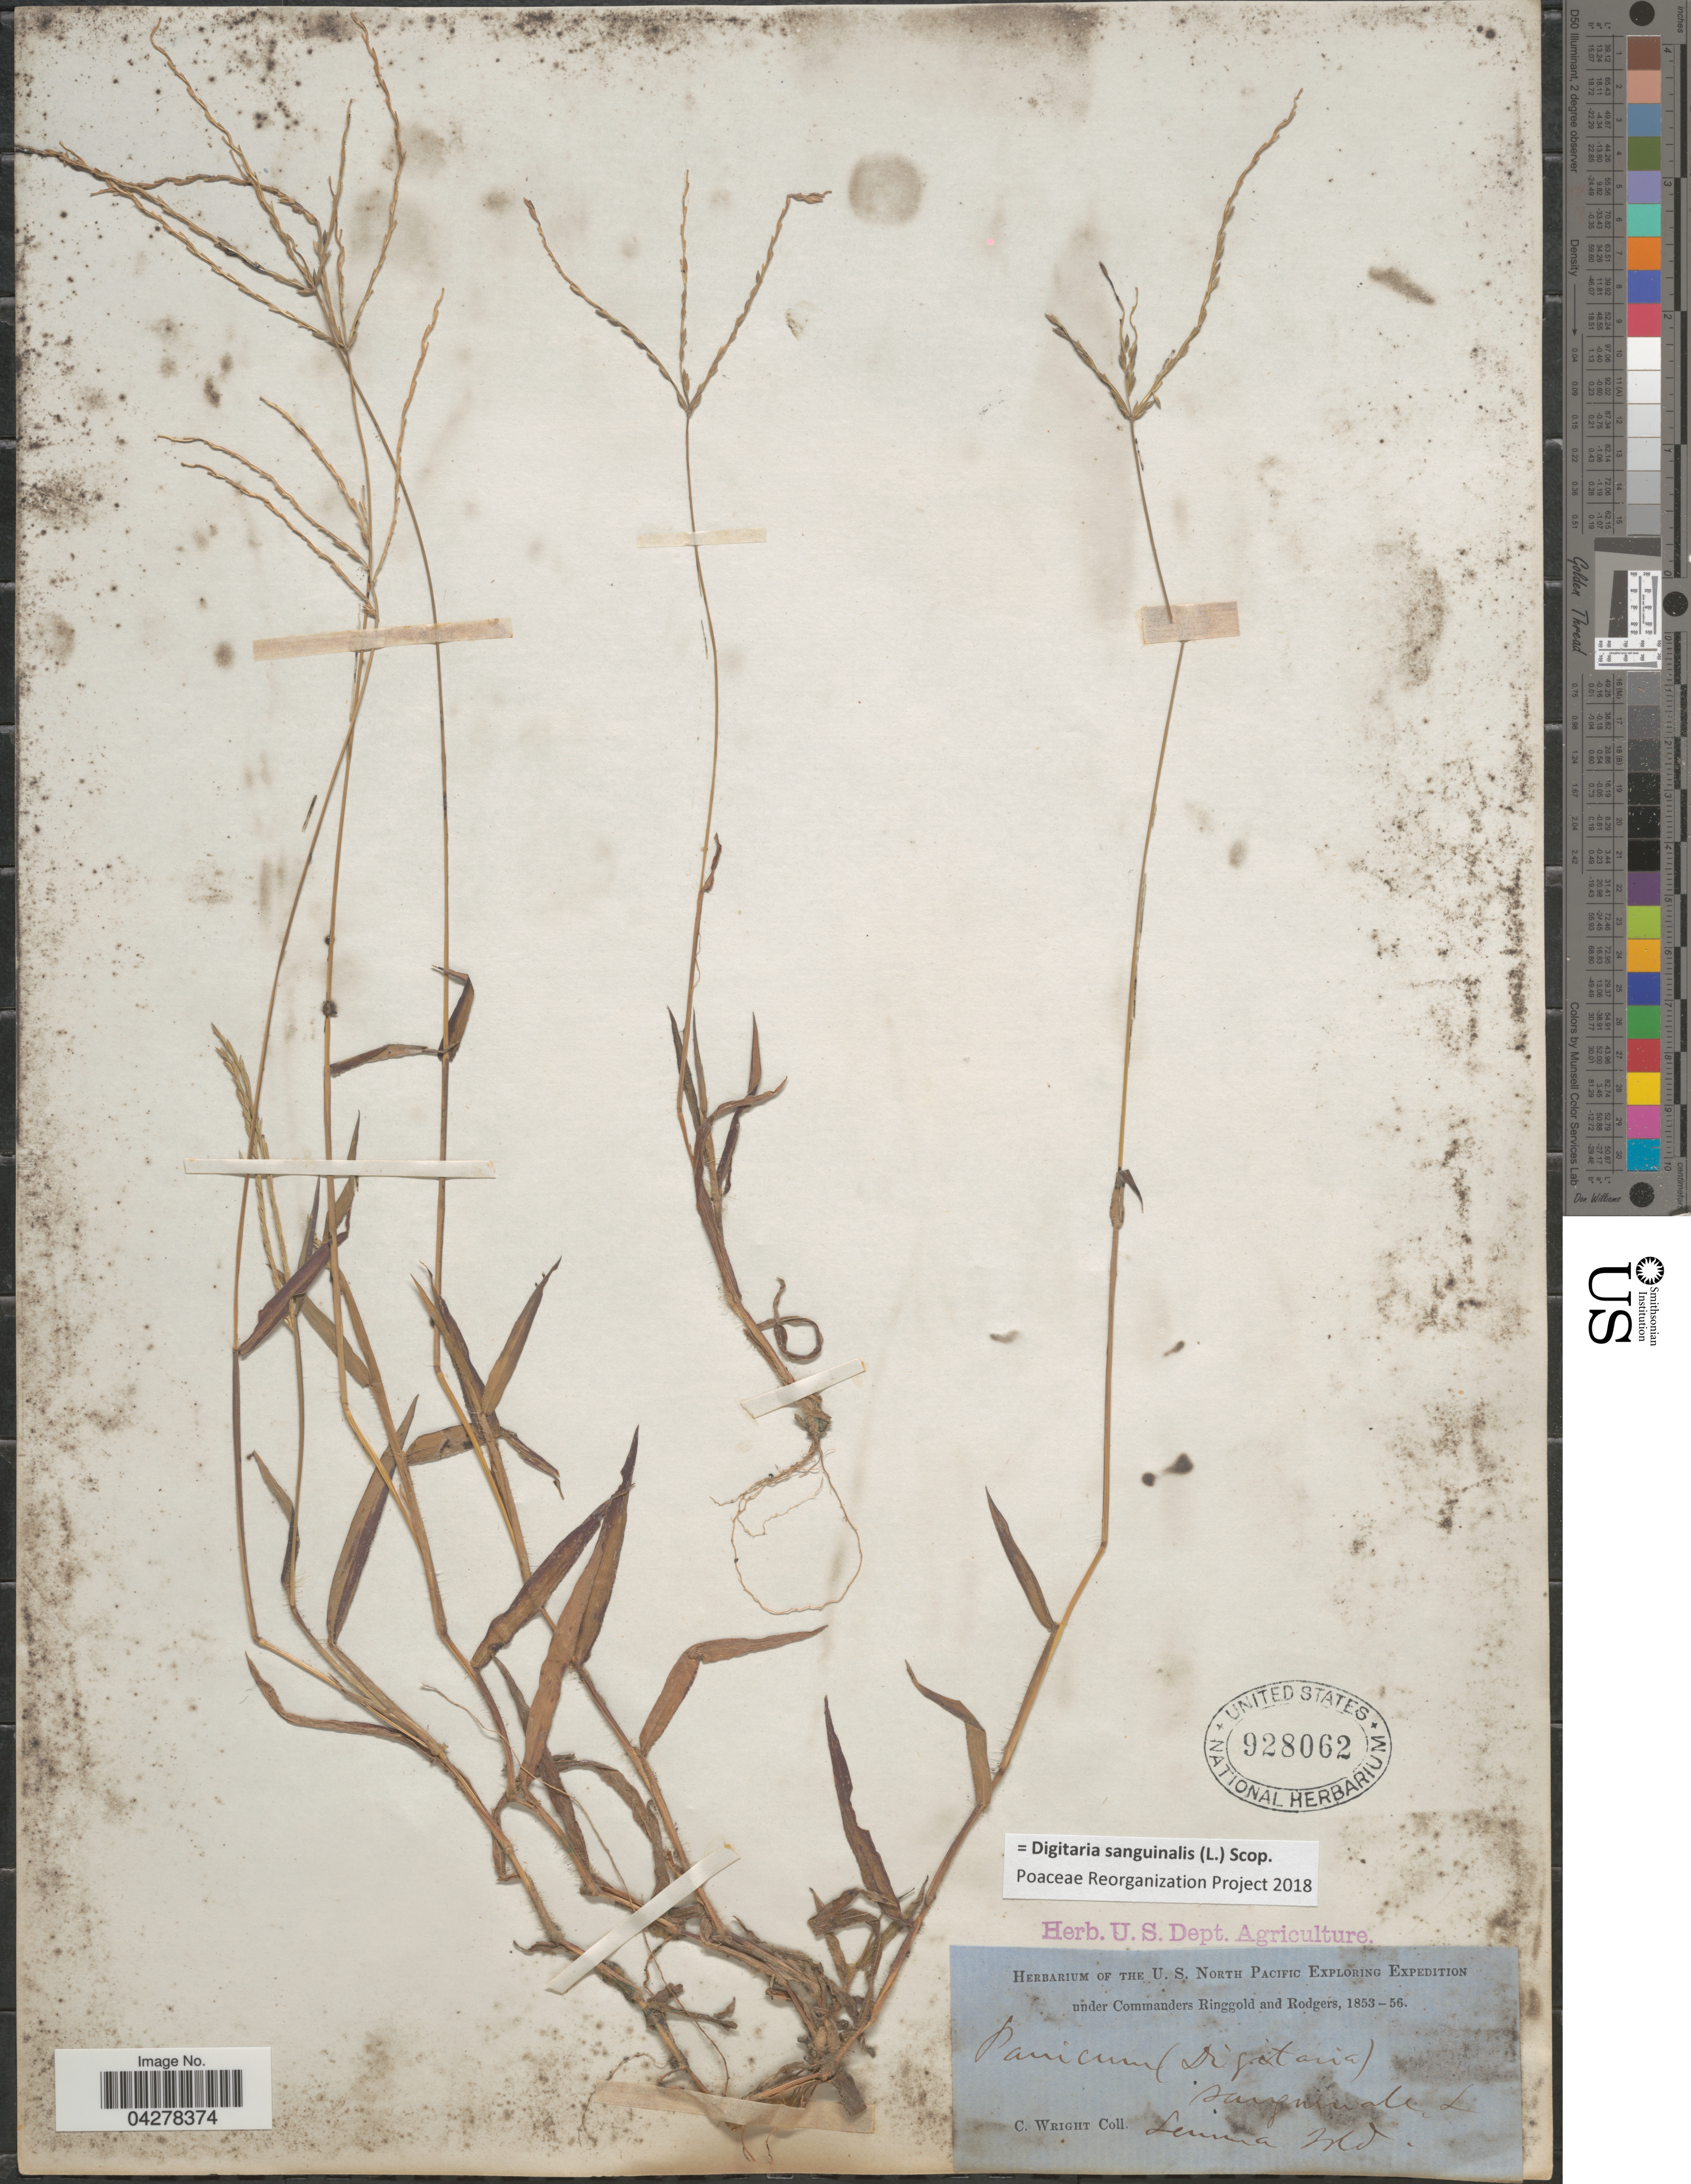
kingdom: Plantae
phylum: Tracheophyta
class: Liliopsida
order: Poales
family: Poaceae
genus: Digitaria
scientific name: Digitaria sanguinalis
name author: (L.) Scop.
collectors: C. Wright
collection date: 1853/1856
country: China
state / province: Hong Kong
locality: The U.S. North Pacific Exploring Expedition. Lemma Isld.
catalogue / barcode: US 928062